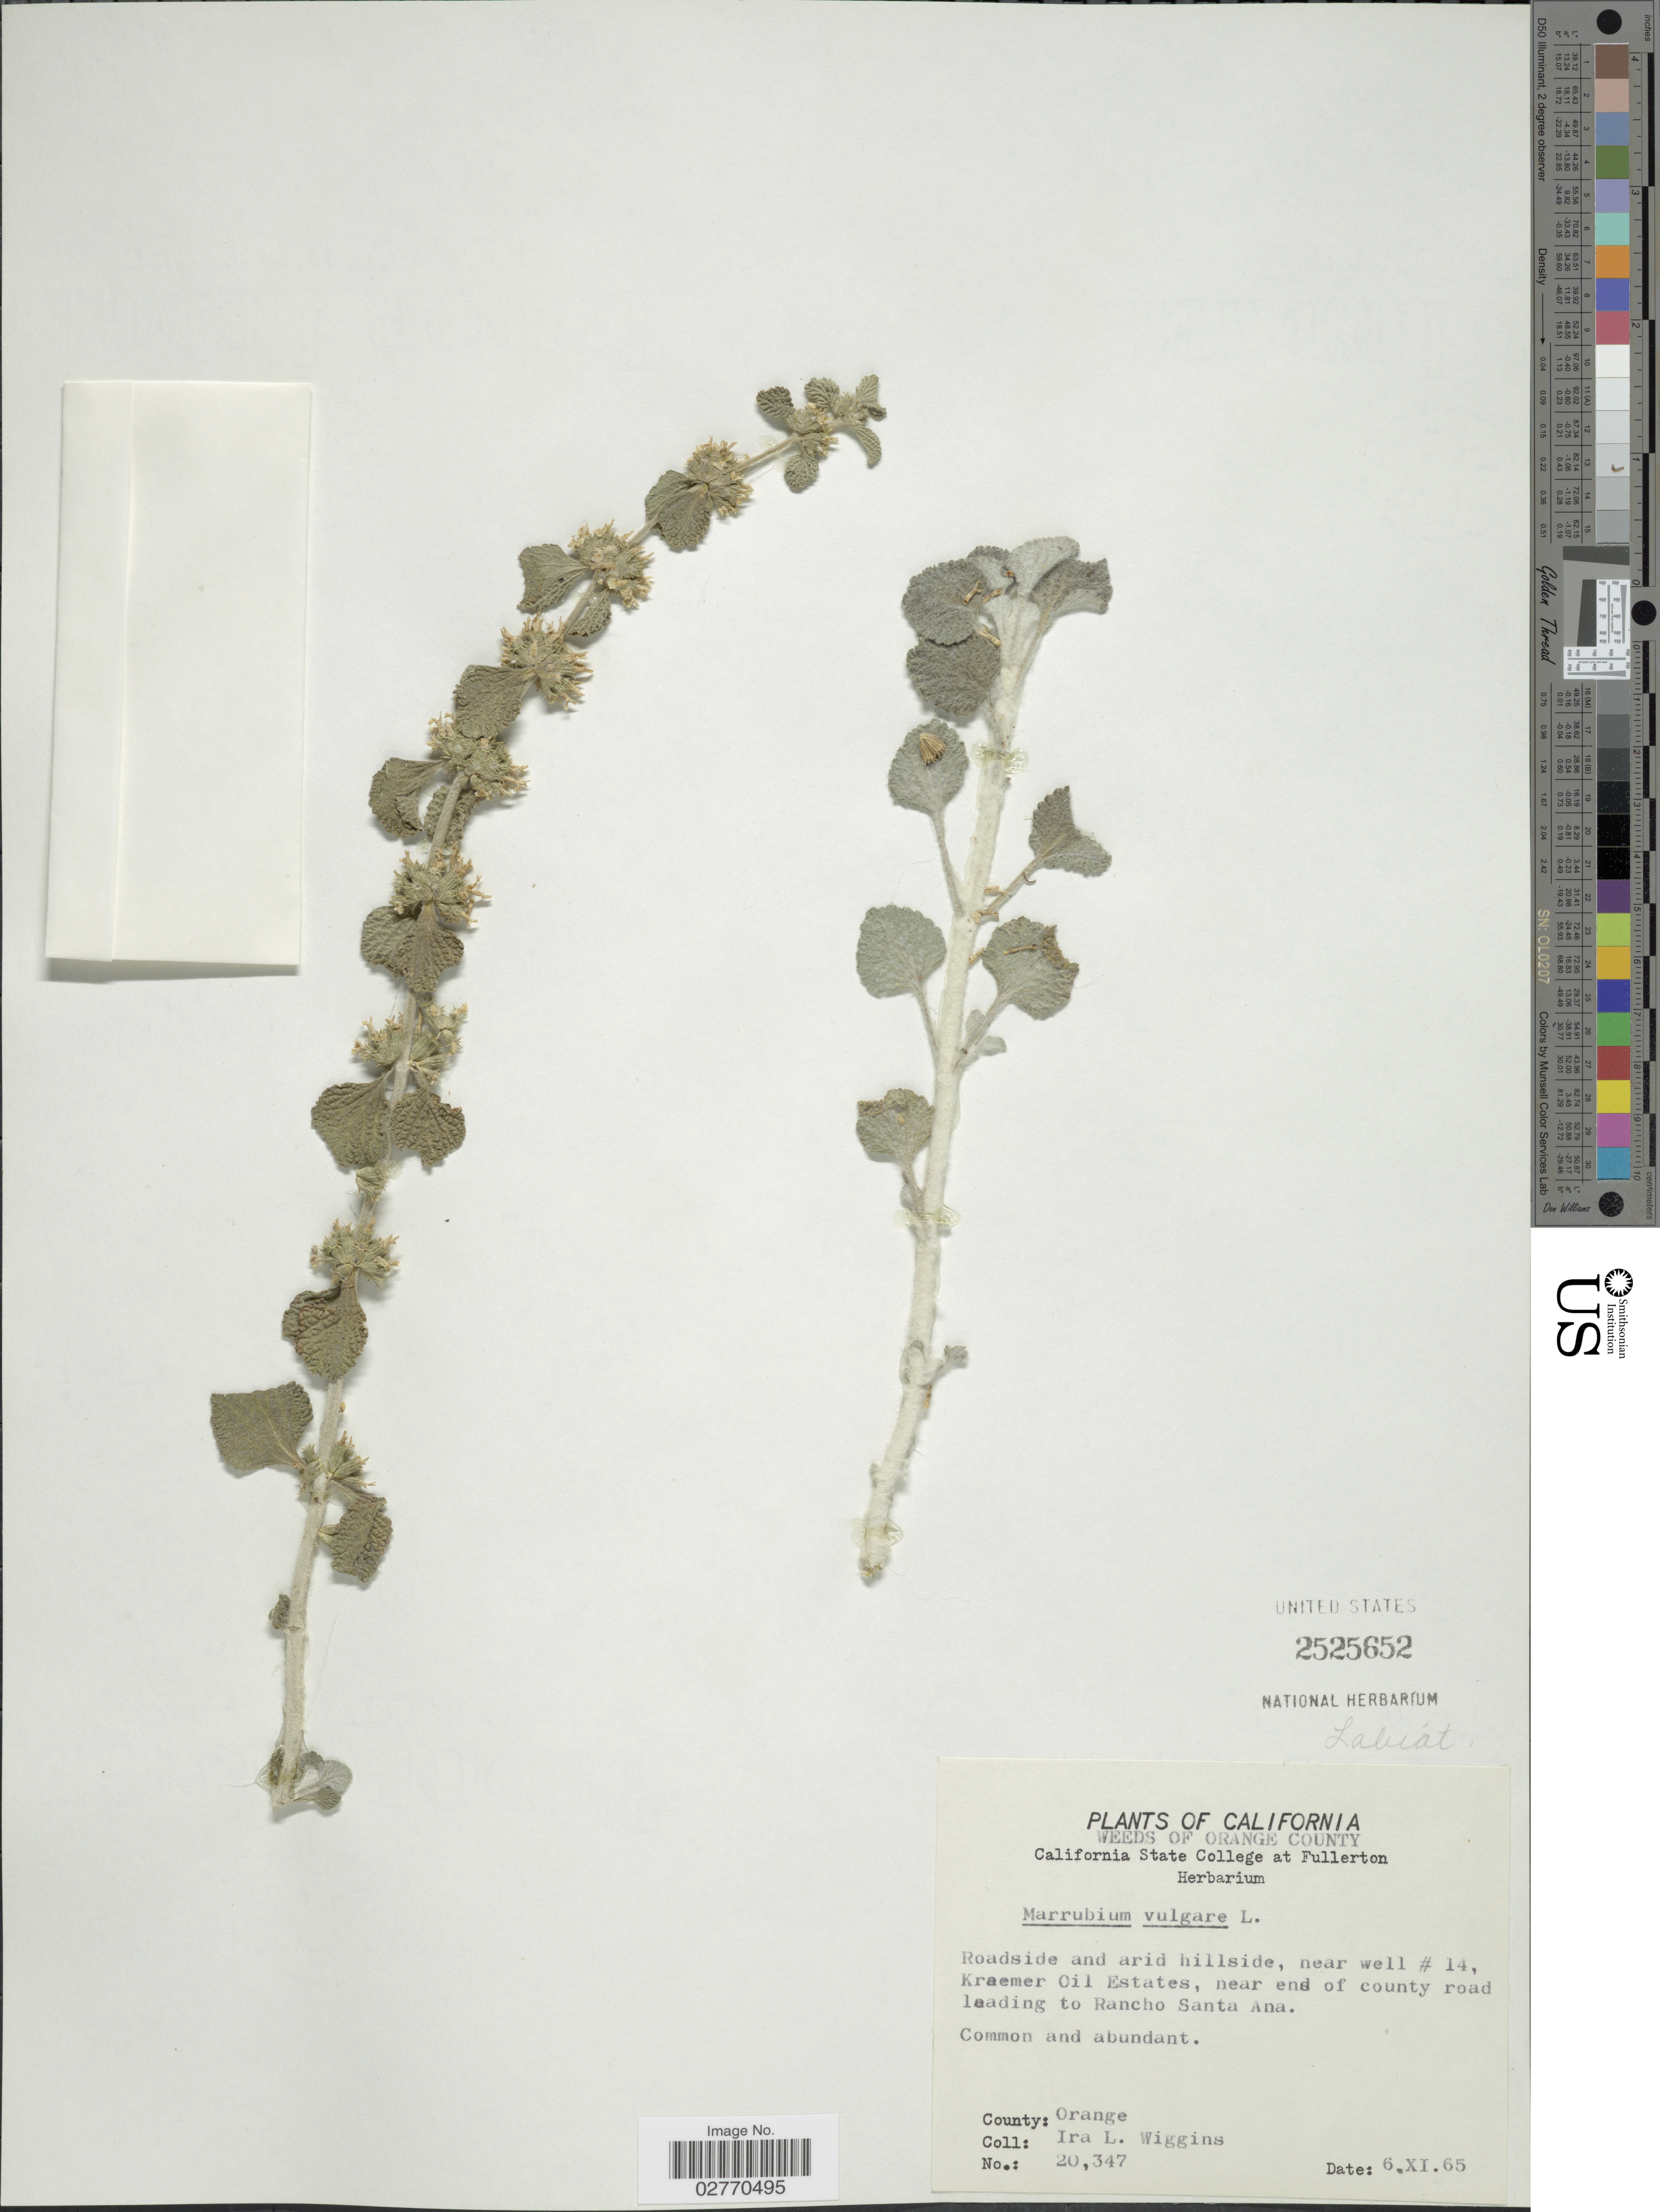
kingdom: Plantae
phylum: Tracheophyta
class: Magnoliopsida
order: Lamiales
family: Lamiaceae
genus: Marrubium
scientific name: Marrubium vulgare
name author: L.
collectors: I. L. Wiggins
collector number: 20347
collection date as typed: Transcribed d/m/y: 6/11/65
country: United States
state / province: California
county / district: Orange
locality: Orange County, roadside and arid hillside, near well #14, Kraemer Oil Estates, near end of county road leading to Rancho Santa Ana.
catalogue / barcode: US 2525652